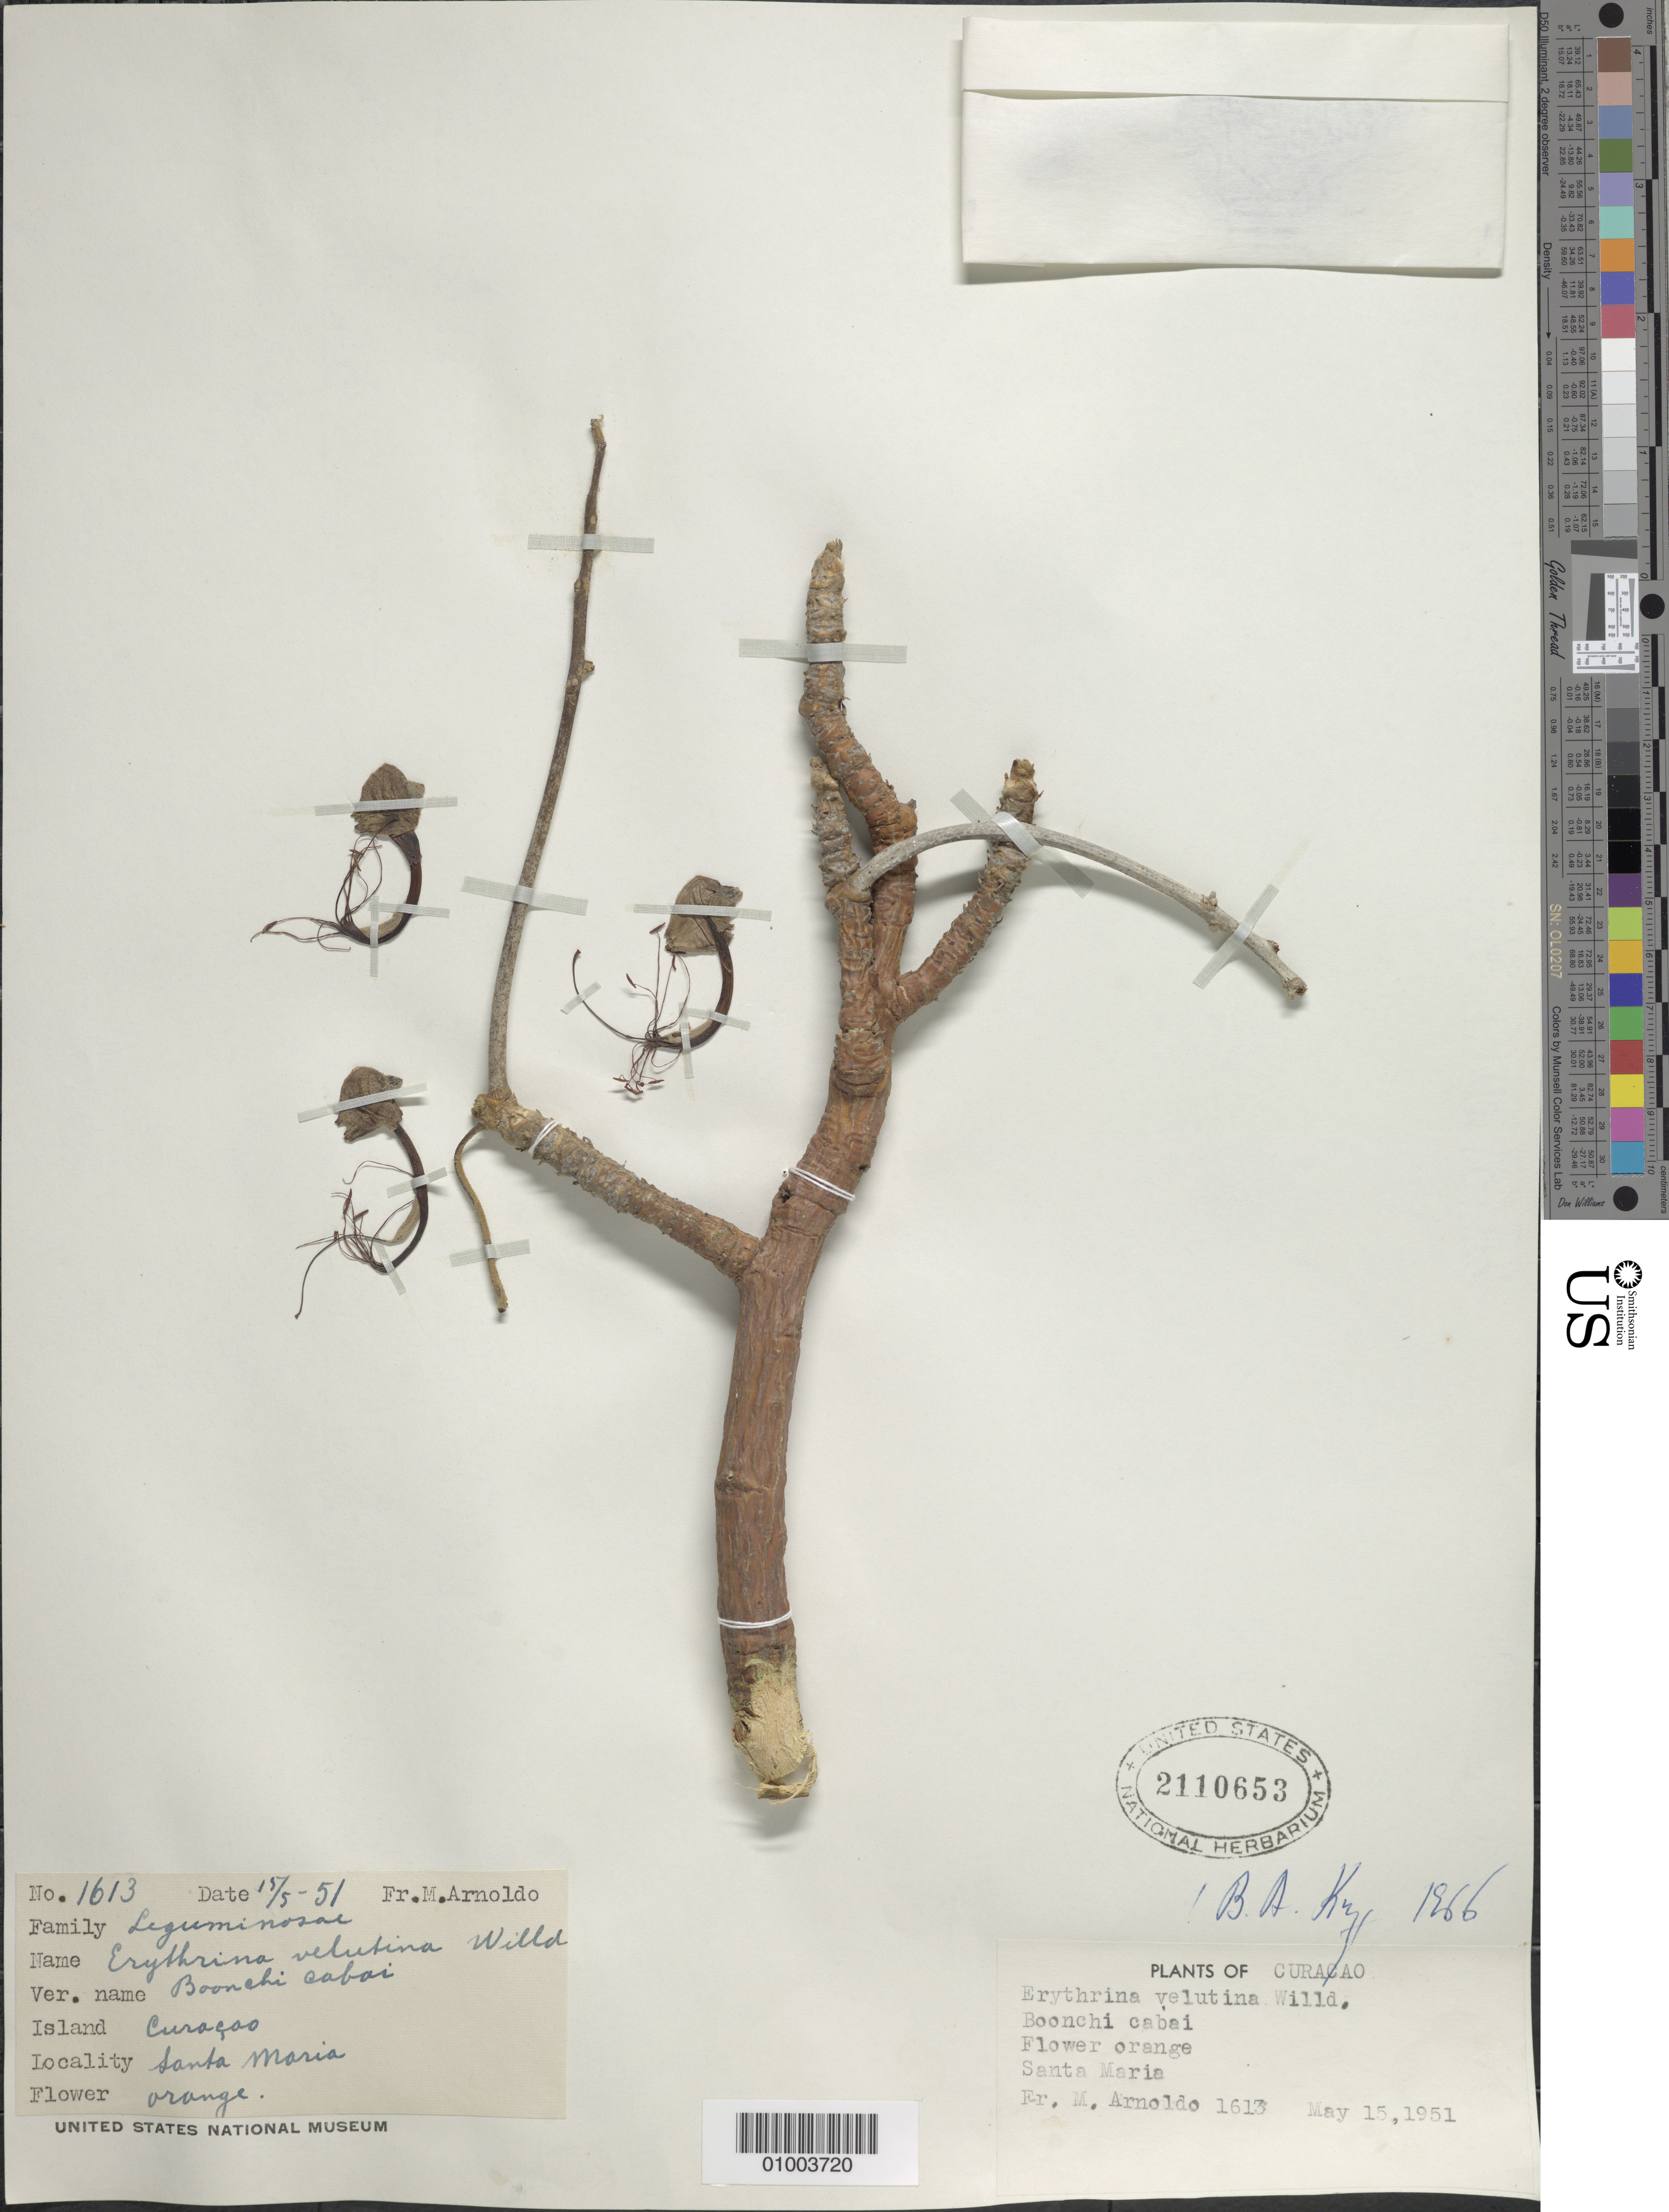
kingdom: Plantae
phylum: Tracheophyta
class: Magnoliopsida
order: Fabales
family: Fabaceae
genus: Erythrina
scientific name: Erythrina velutina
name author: Willd.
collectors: N. Arnoldo-Broeders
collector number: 1613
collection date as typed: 15 May 1951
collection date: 1951-05-15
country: Curaçao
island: Curaçao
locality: Flower orange. Santa Maria.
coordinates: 0 N, 0 E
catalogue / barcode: US 2110653